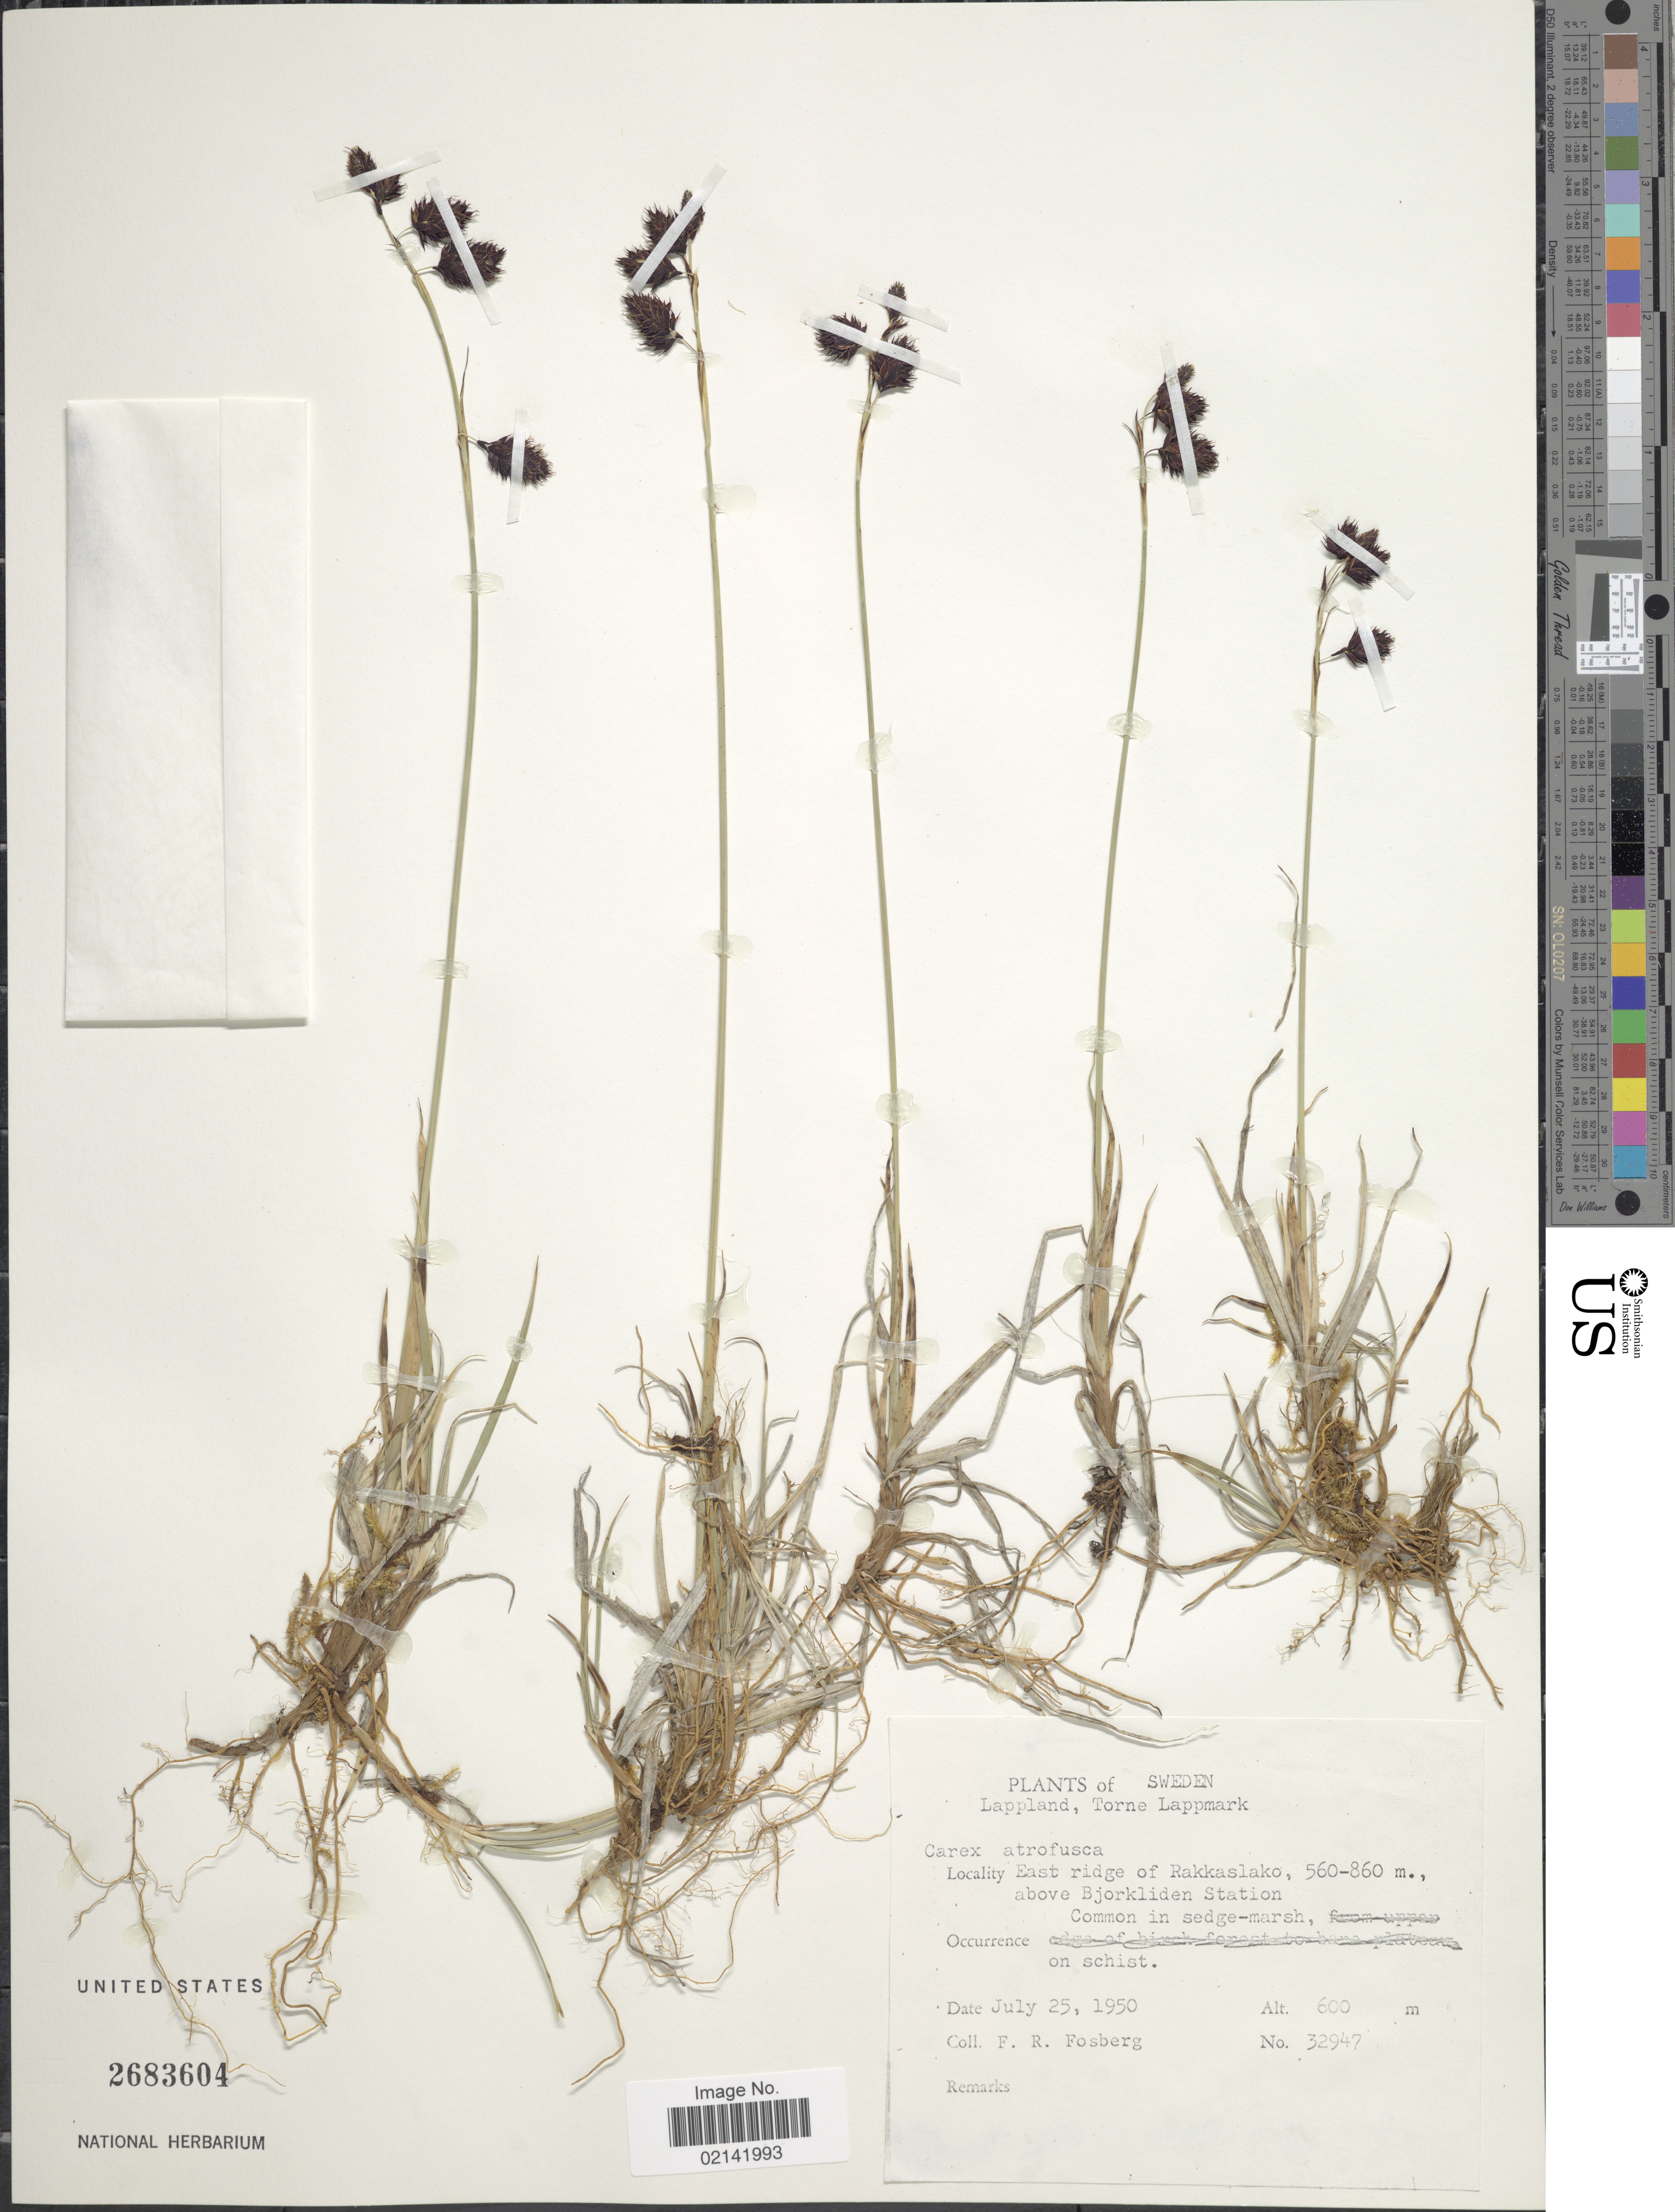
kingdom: Plantae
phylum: Tracheophyta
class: Liliopsida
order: Poales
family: Cyperaceae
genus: Carex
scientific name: Carex atrofusca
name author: Schkuhr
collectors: F. R. Fosberg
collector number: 32947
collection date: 1950-07-25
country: Finland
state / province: Lappi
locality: Sweden, Lappland, Torne Lappmark, East ridge of Rakkaslako, above Bjorkliden Station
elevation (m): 560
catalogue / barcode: US 2683604